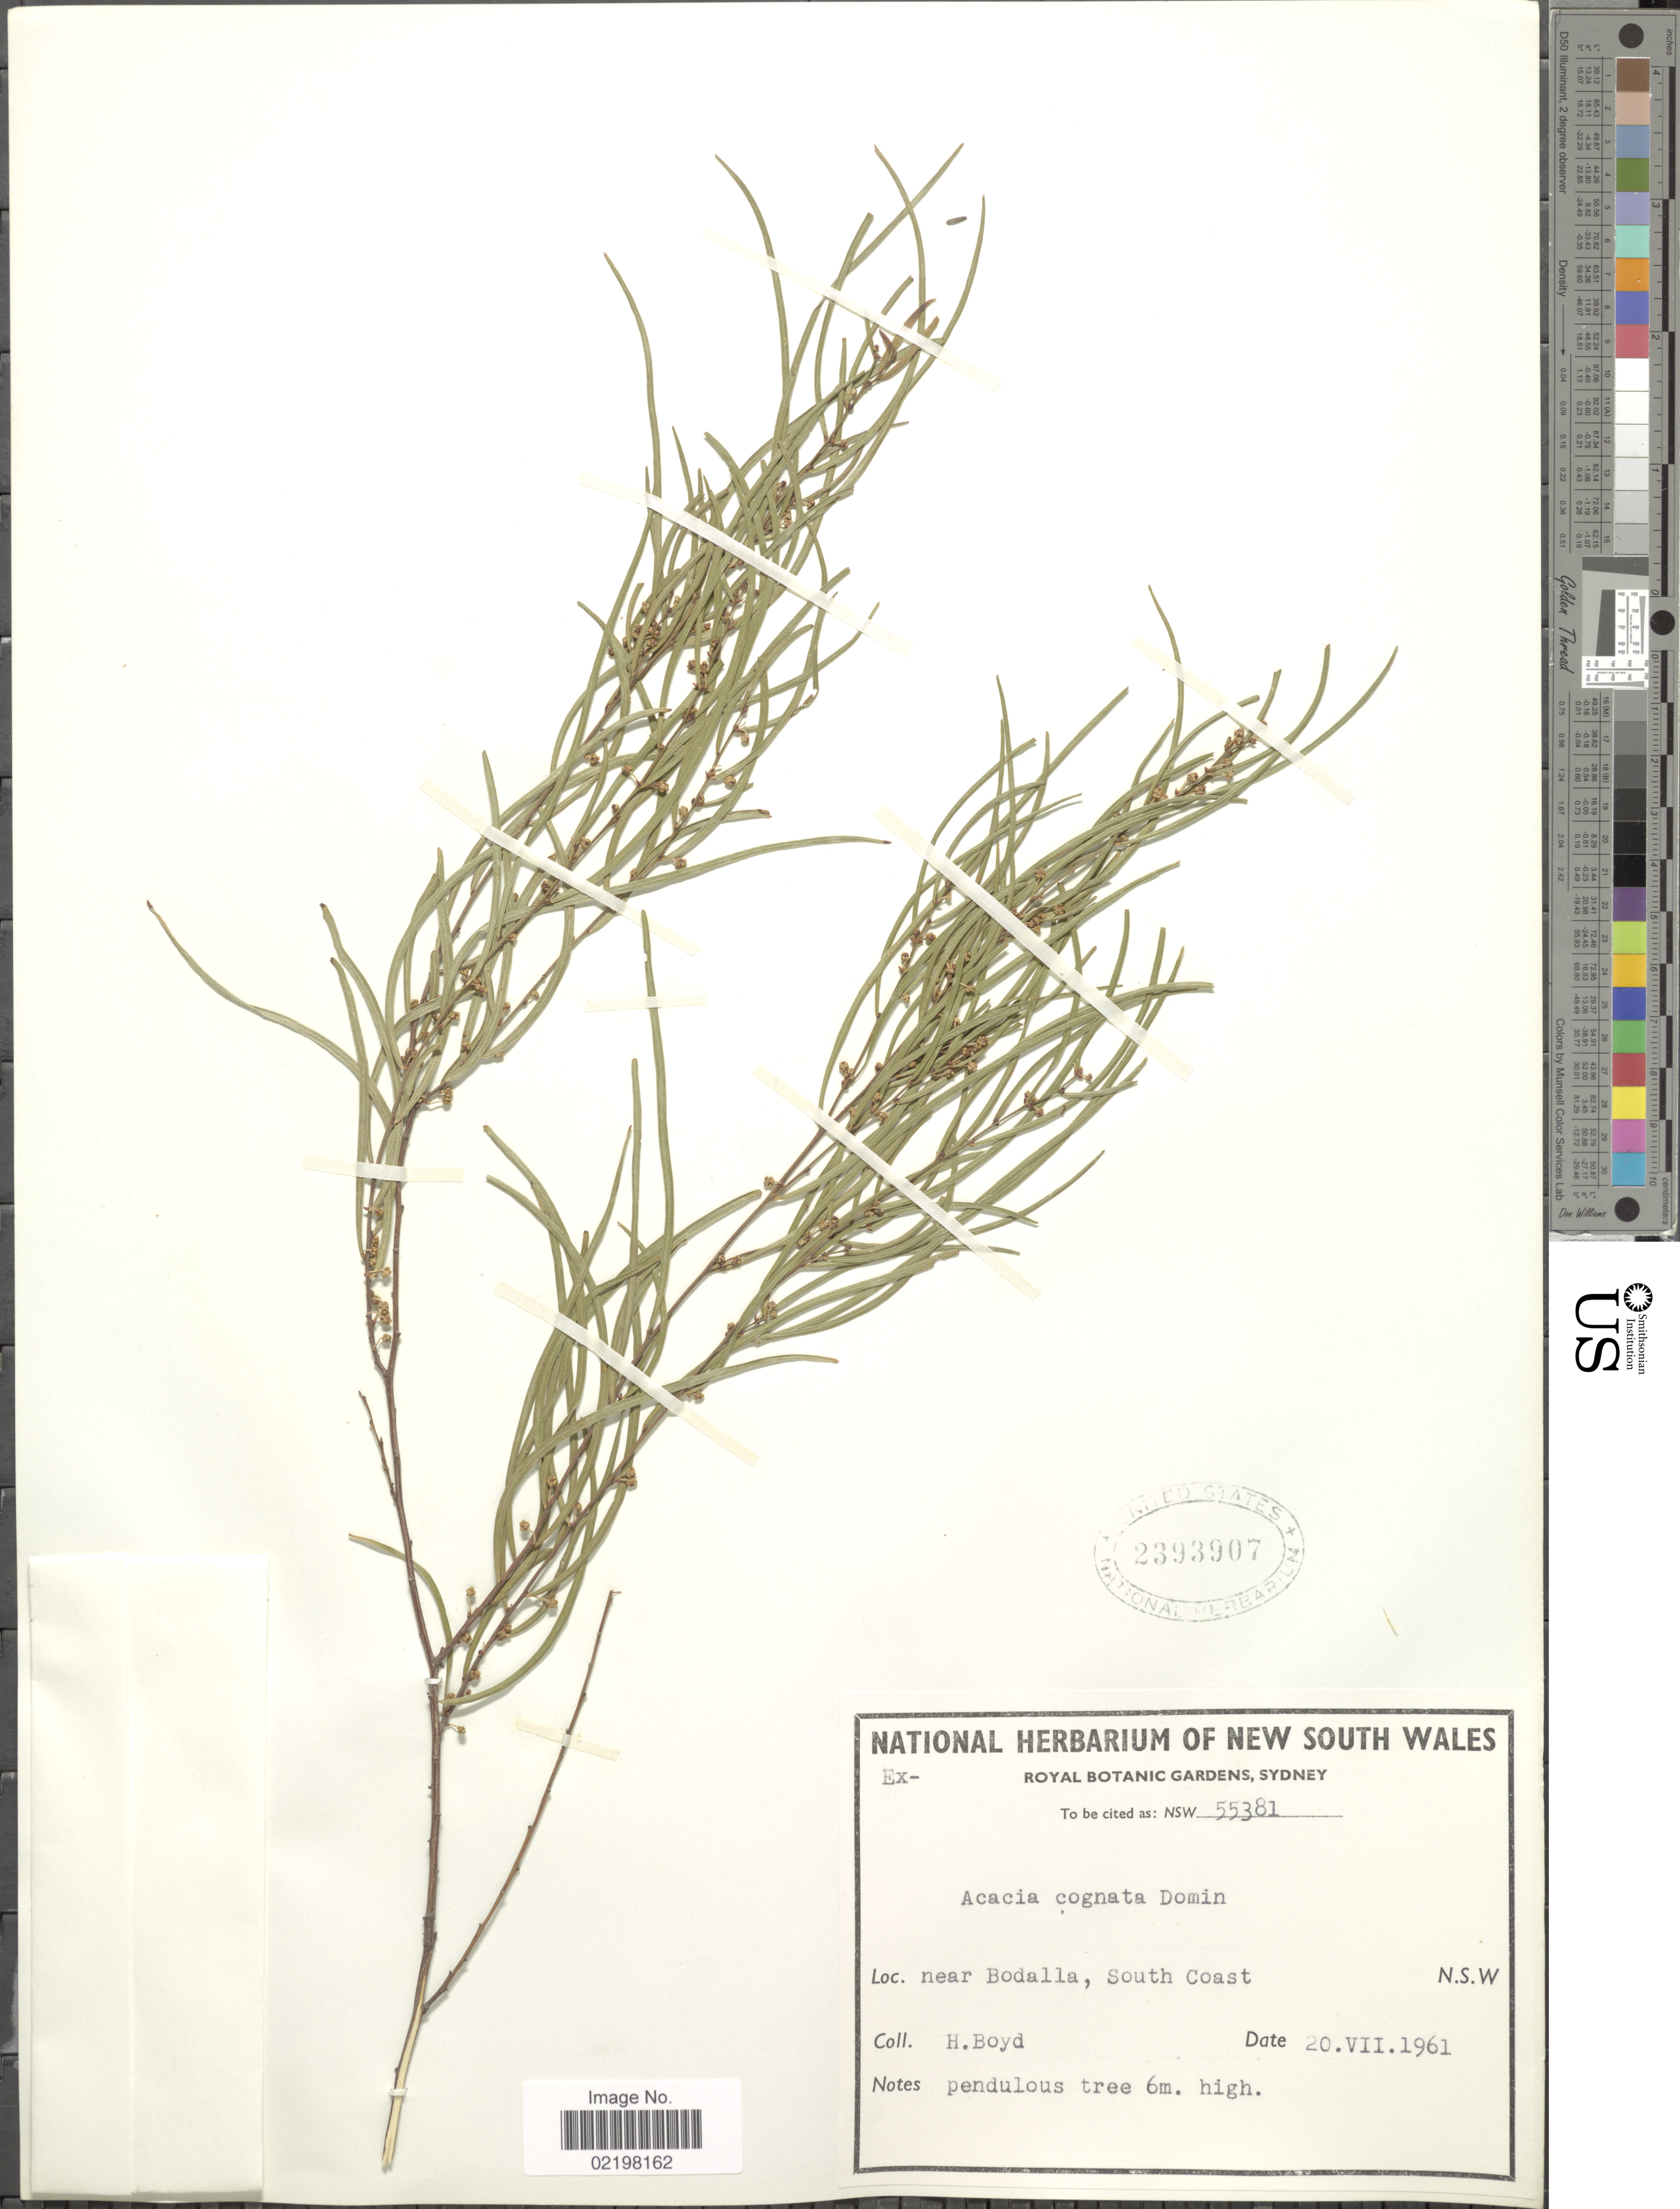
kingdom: Plantae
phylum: Tracheophyta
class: Magnoliopsida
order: Fabales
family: Fabaceae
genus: Acacia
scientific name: Acacia cognata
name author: Domin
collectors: H. Boyd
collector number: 55381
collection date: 1961-07-20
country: Australia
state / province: New South Wales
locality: Near Bodalla, South Coast, N.S.W.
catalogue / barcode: US 2393907